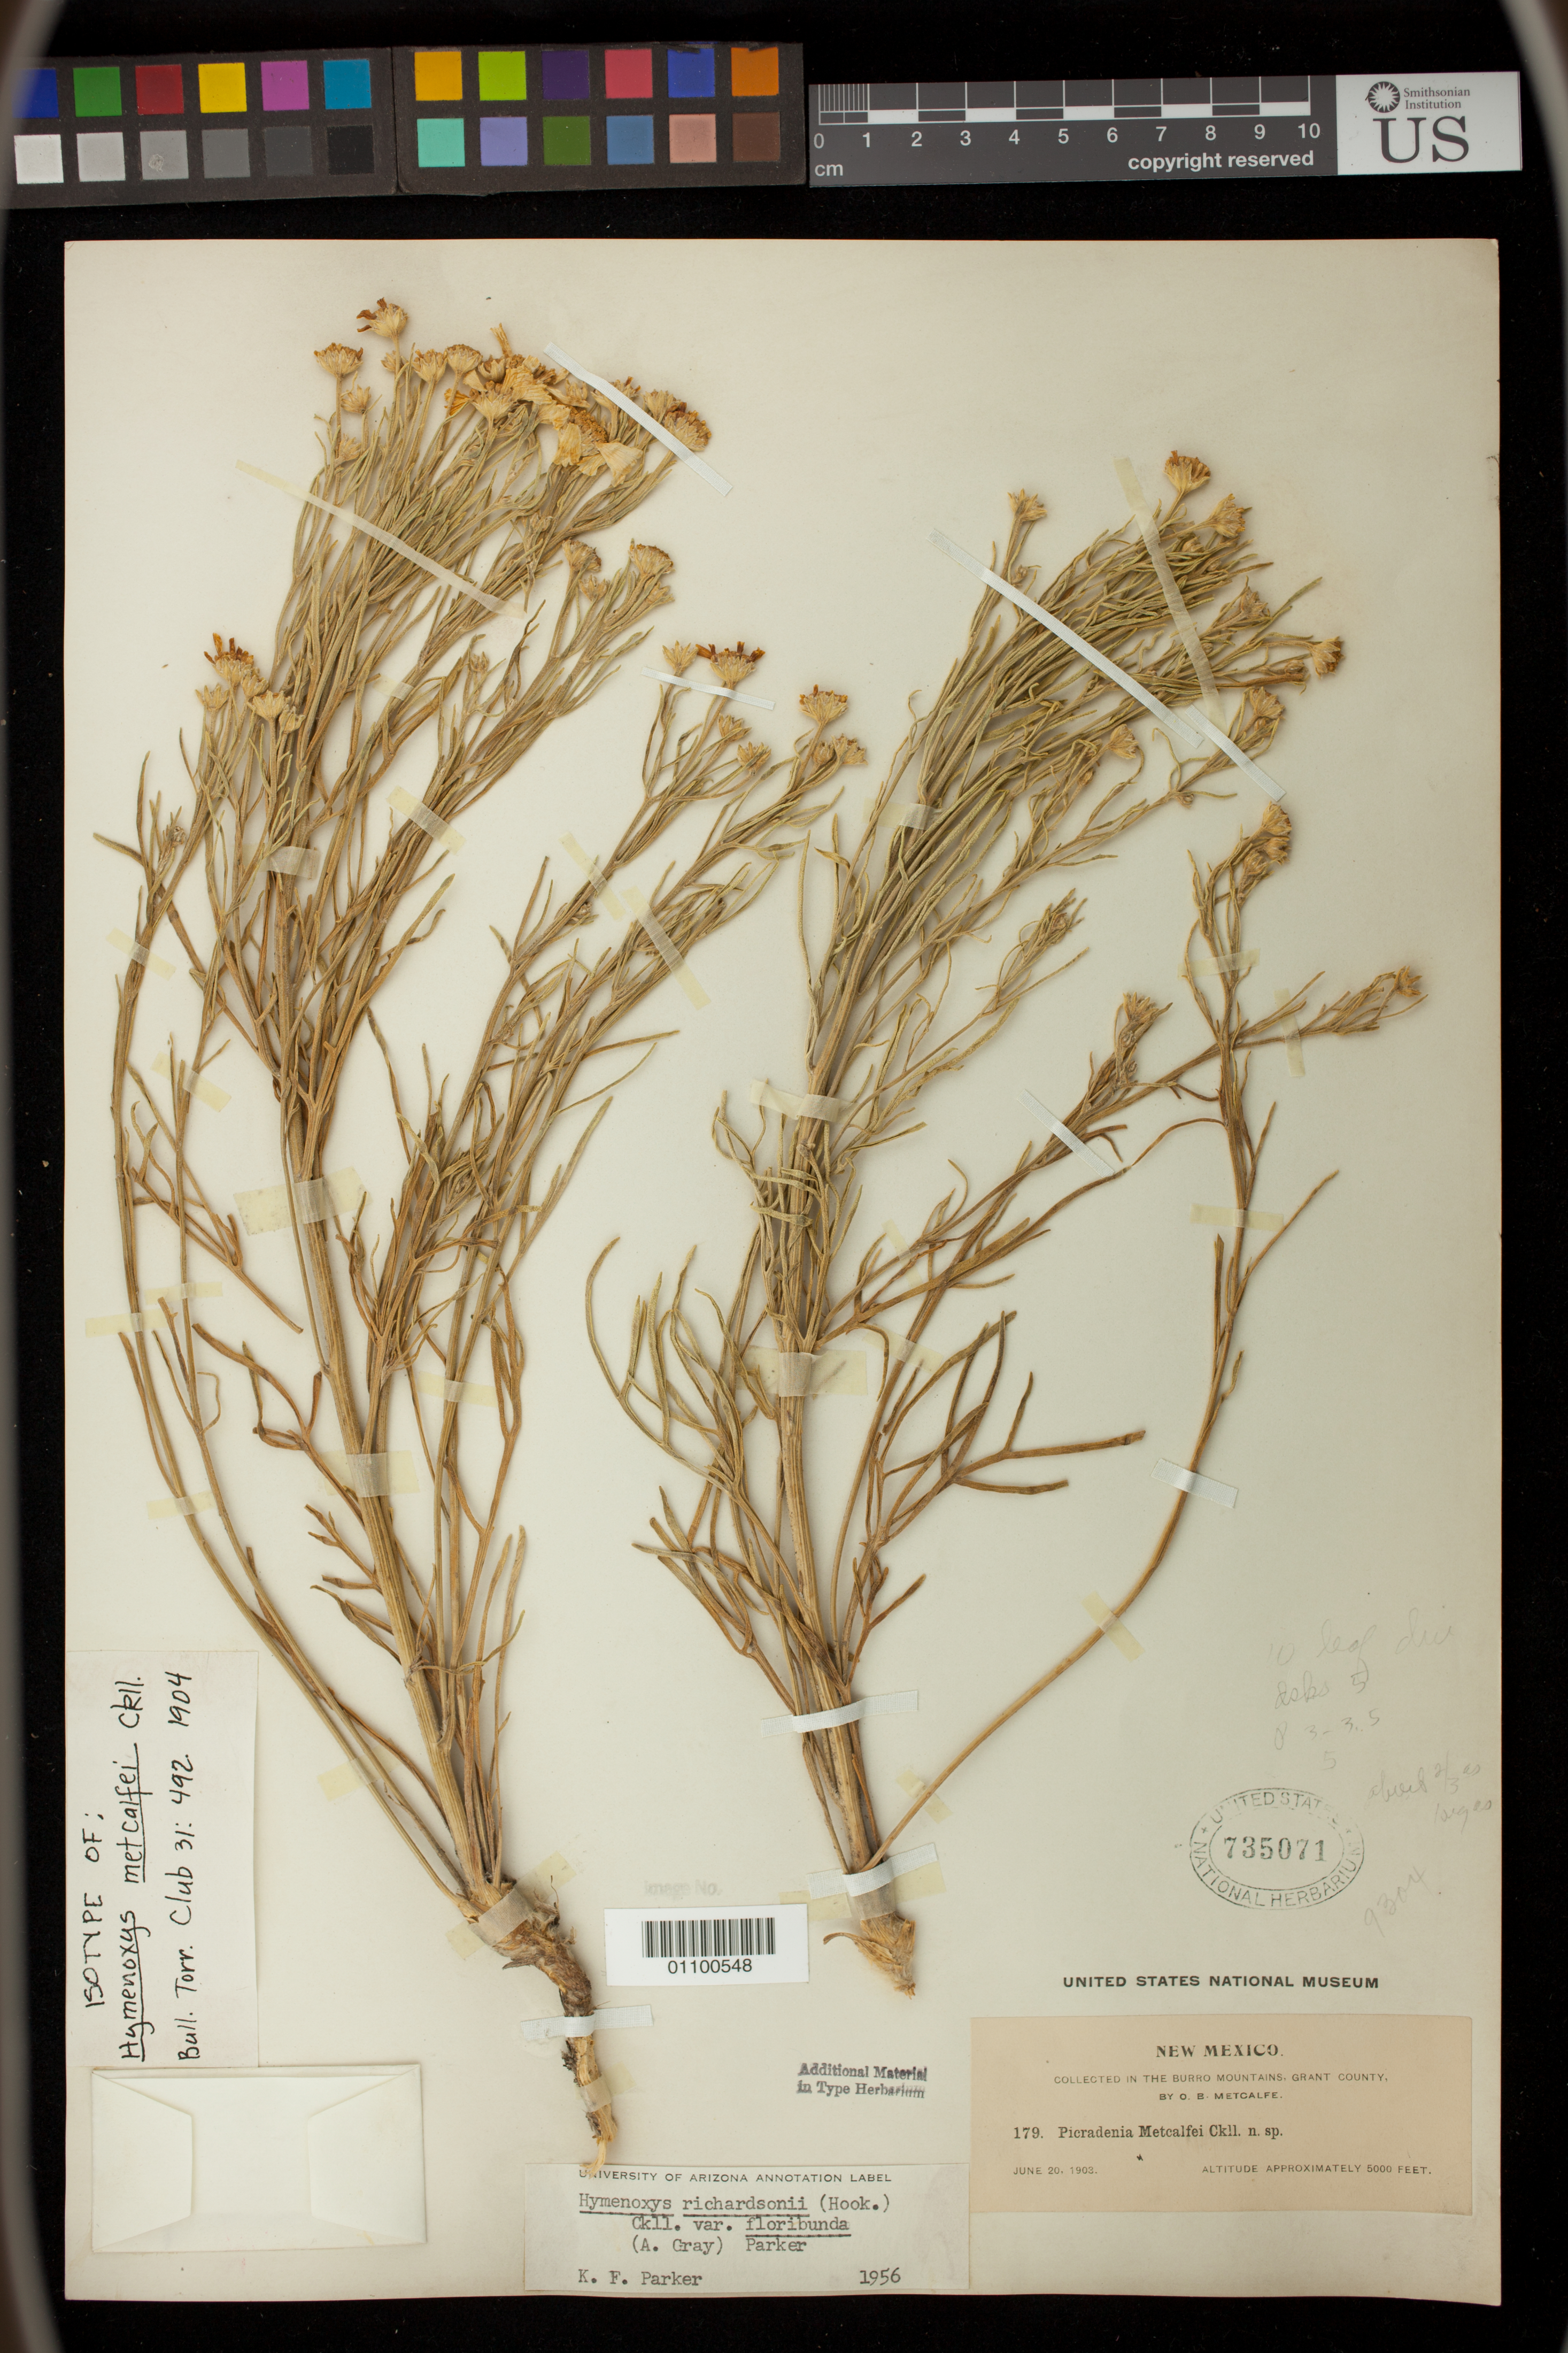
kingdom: Plantae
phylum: Tracheophyta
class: Magnoliopsida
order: Asterales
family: Asteraceae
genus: Hymenoxys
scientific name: Hymenoxys metcalfei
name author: Cockerell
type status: Isotype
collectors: O. B. Metcalfe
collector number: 179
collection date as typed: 20 Jun 1903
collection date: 1903-06-20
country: United States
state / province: New Mexico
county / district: Grant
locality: Burro Mts.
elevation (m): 1524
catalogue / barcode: US 735071